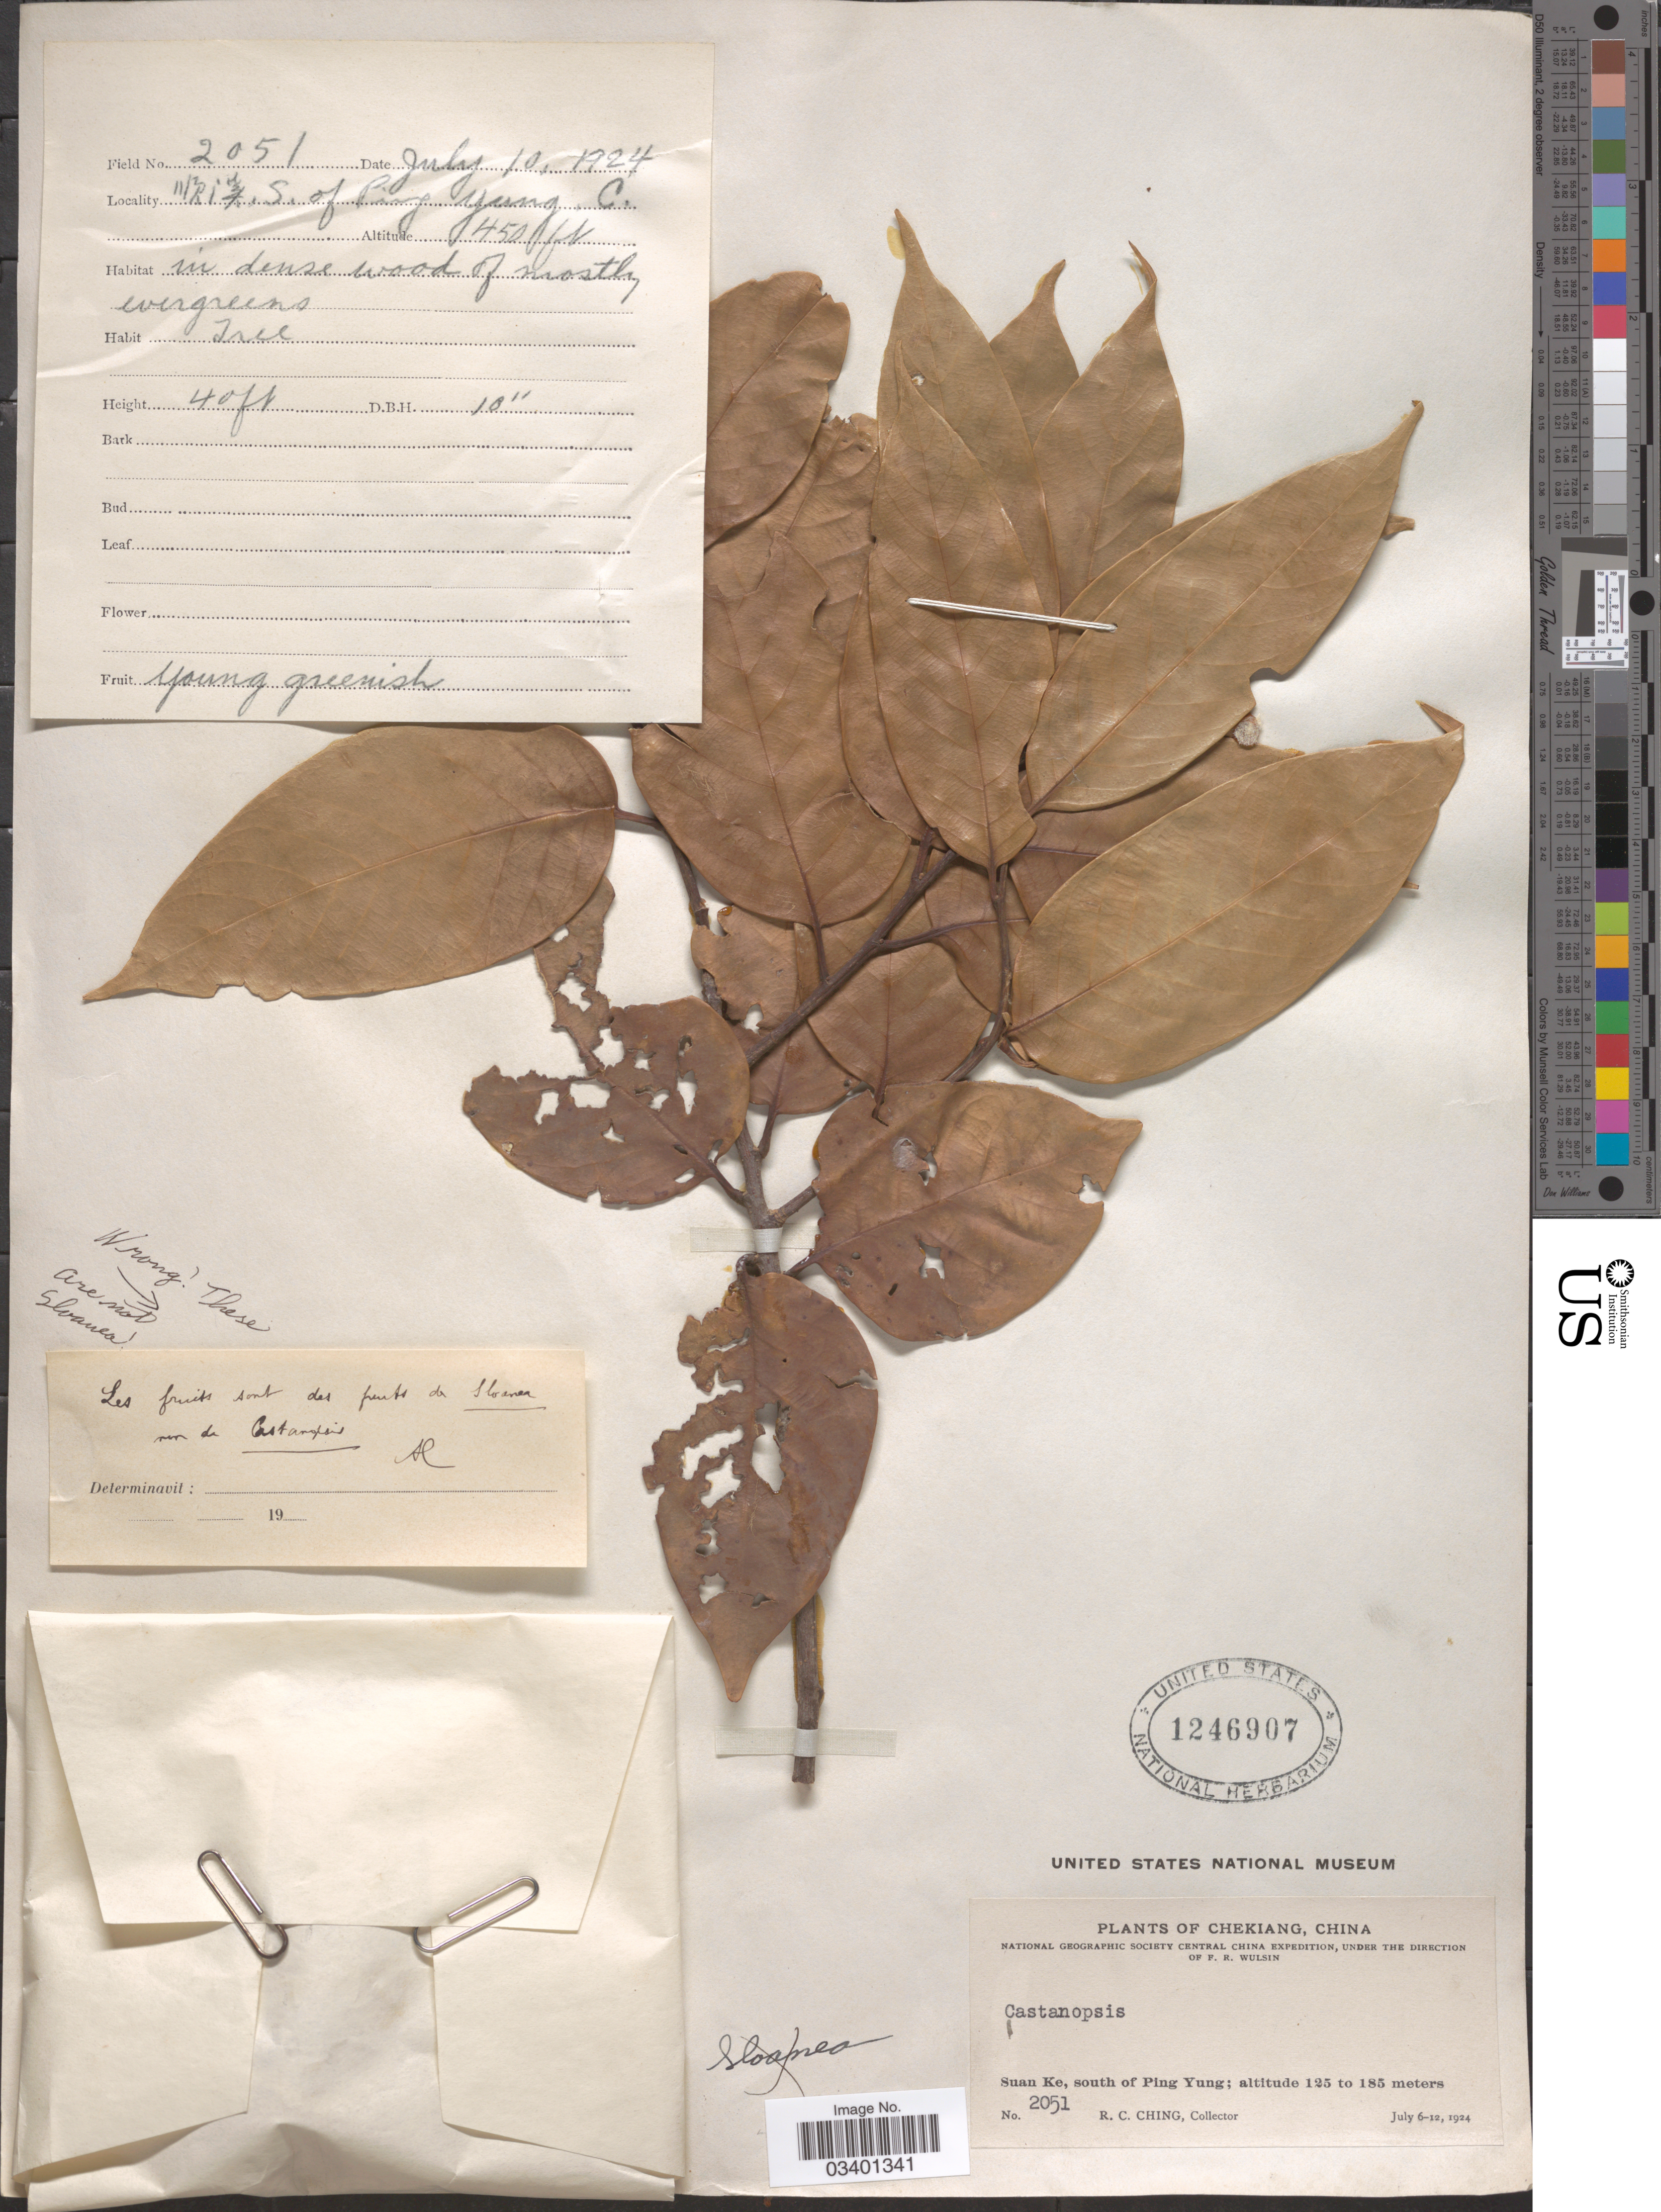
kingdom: Plantae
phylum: Tracheophyta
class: Magnoliopsida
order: Fagales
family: Fagaceae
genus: Castanopsis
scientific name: Castanopsis sp.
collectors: R. C. Ching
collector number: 2051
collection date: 1924-07-10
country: China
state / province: Sichuan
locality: Suan Ke, south of Ping Yung. S. of Ping Yung. C.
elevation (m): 137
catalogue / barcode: US 1246907